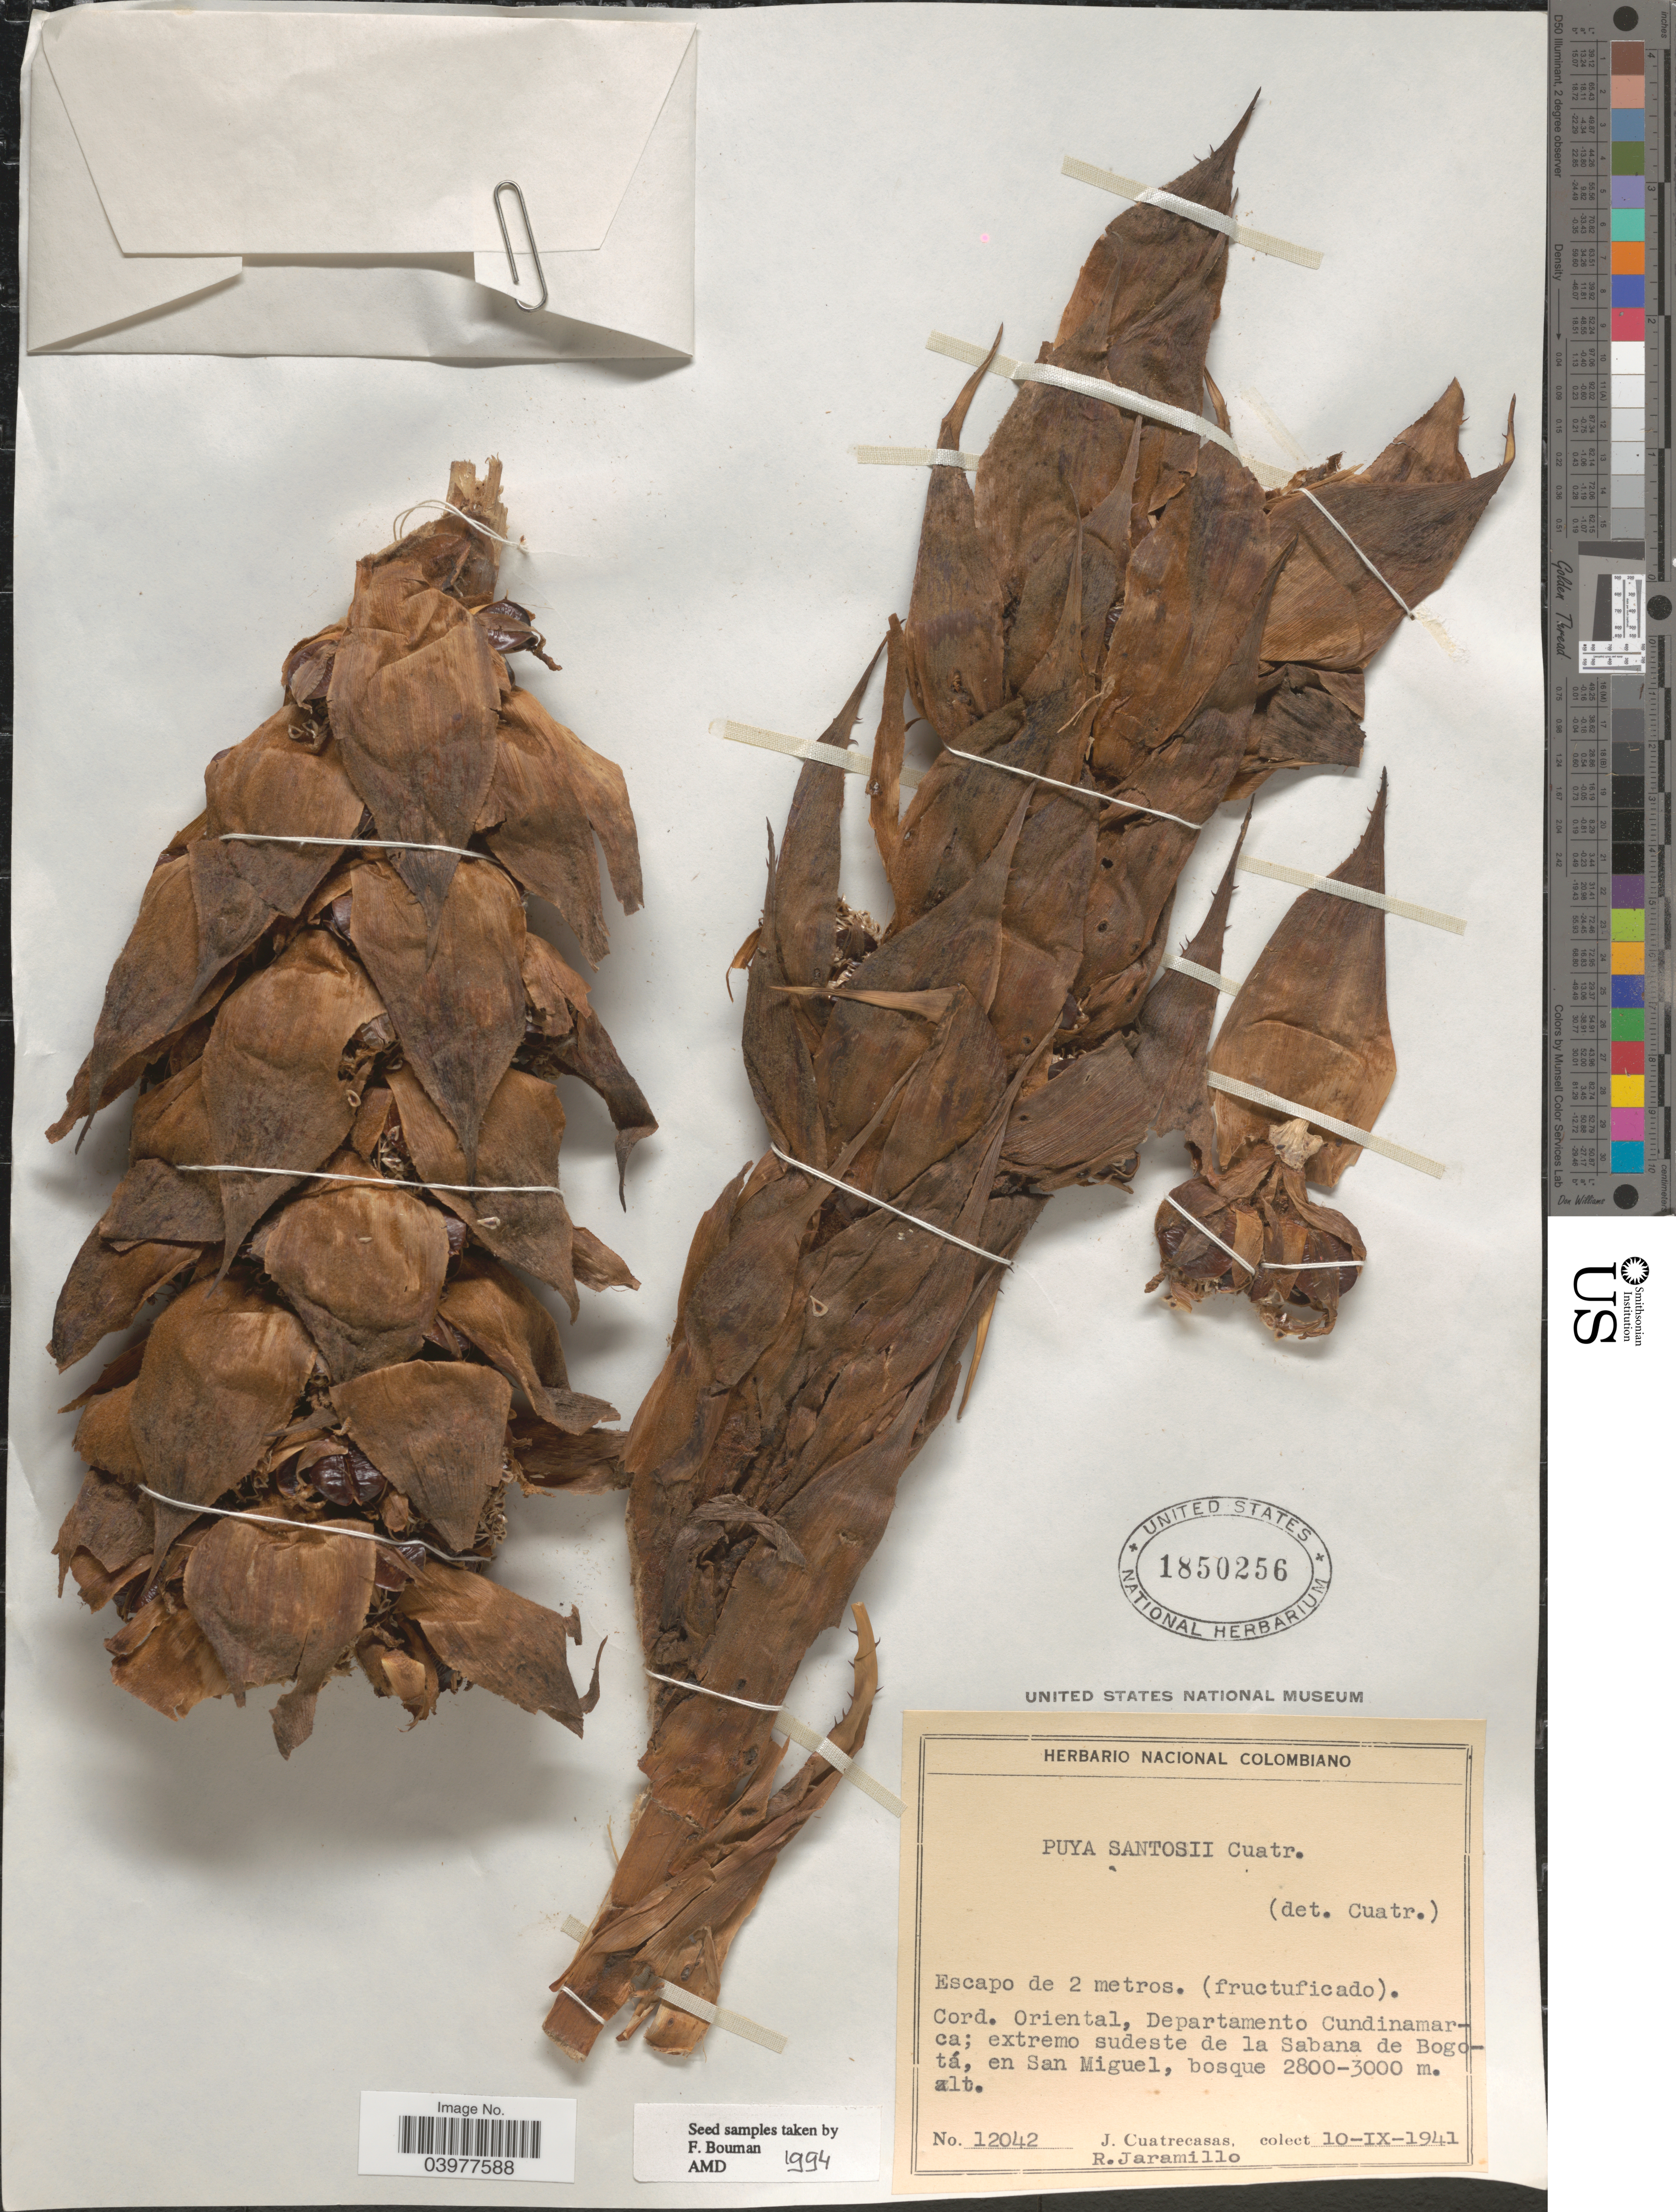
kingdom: Plantae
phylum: Tracheophyta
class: Liliopsida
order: Poales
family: Bromeliaceae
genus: Puya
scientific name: Puya santosii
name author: Cuatrec.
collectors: J. Cuatrecasas & R. Jaramillo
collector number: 12042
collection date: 1941-09-10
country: Colombia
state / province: Cundinamarca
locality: Cordillera Oriental, Departamento Cundinamarca; extremo sudeste de la Sabana de Bogotá, en San Miguel.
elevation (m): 2800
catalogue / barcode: US 1850256